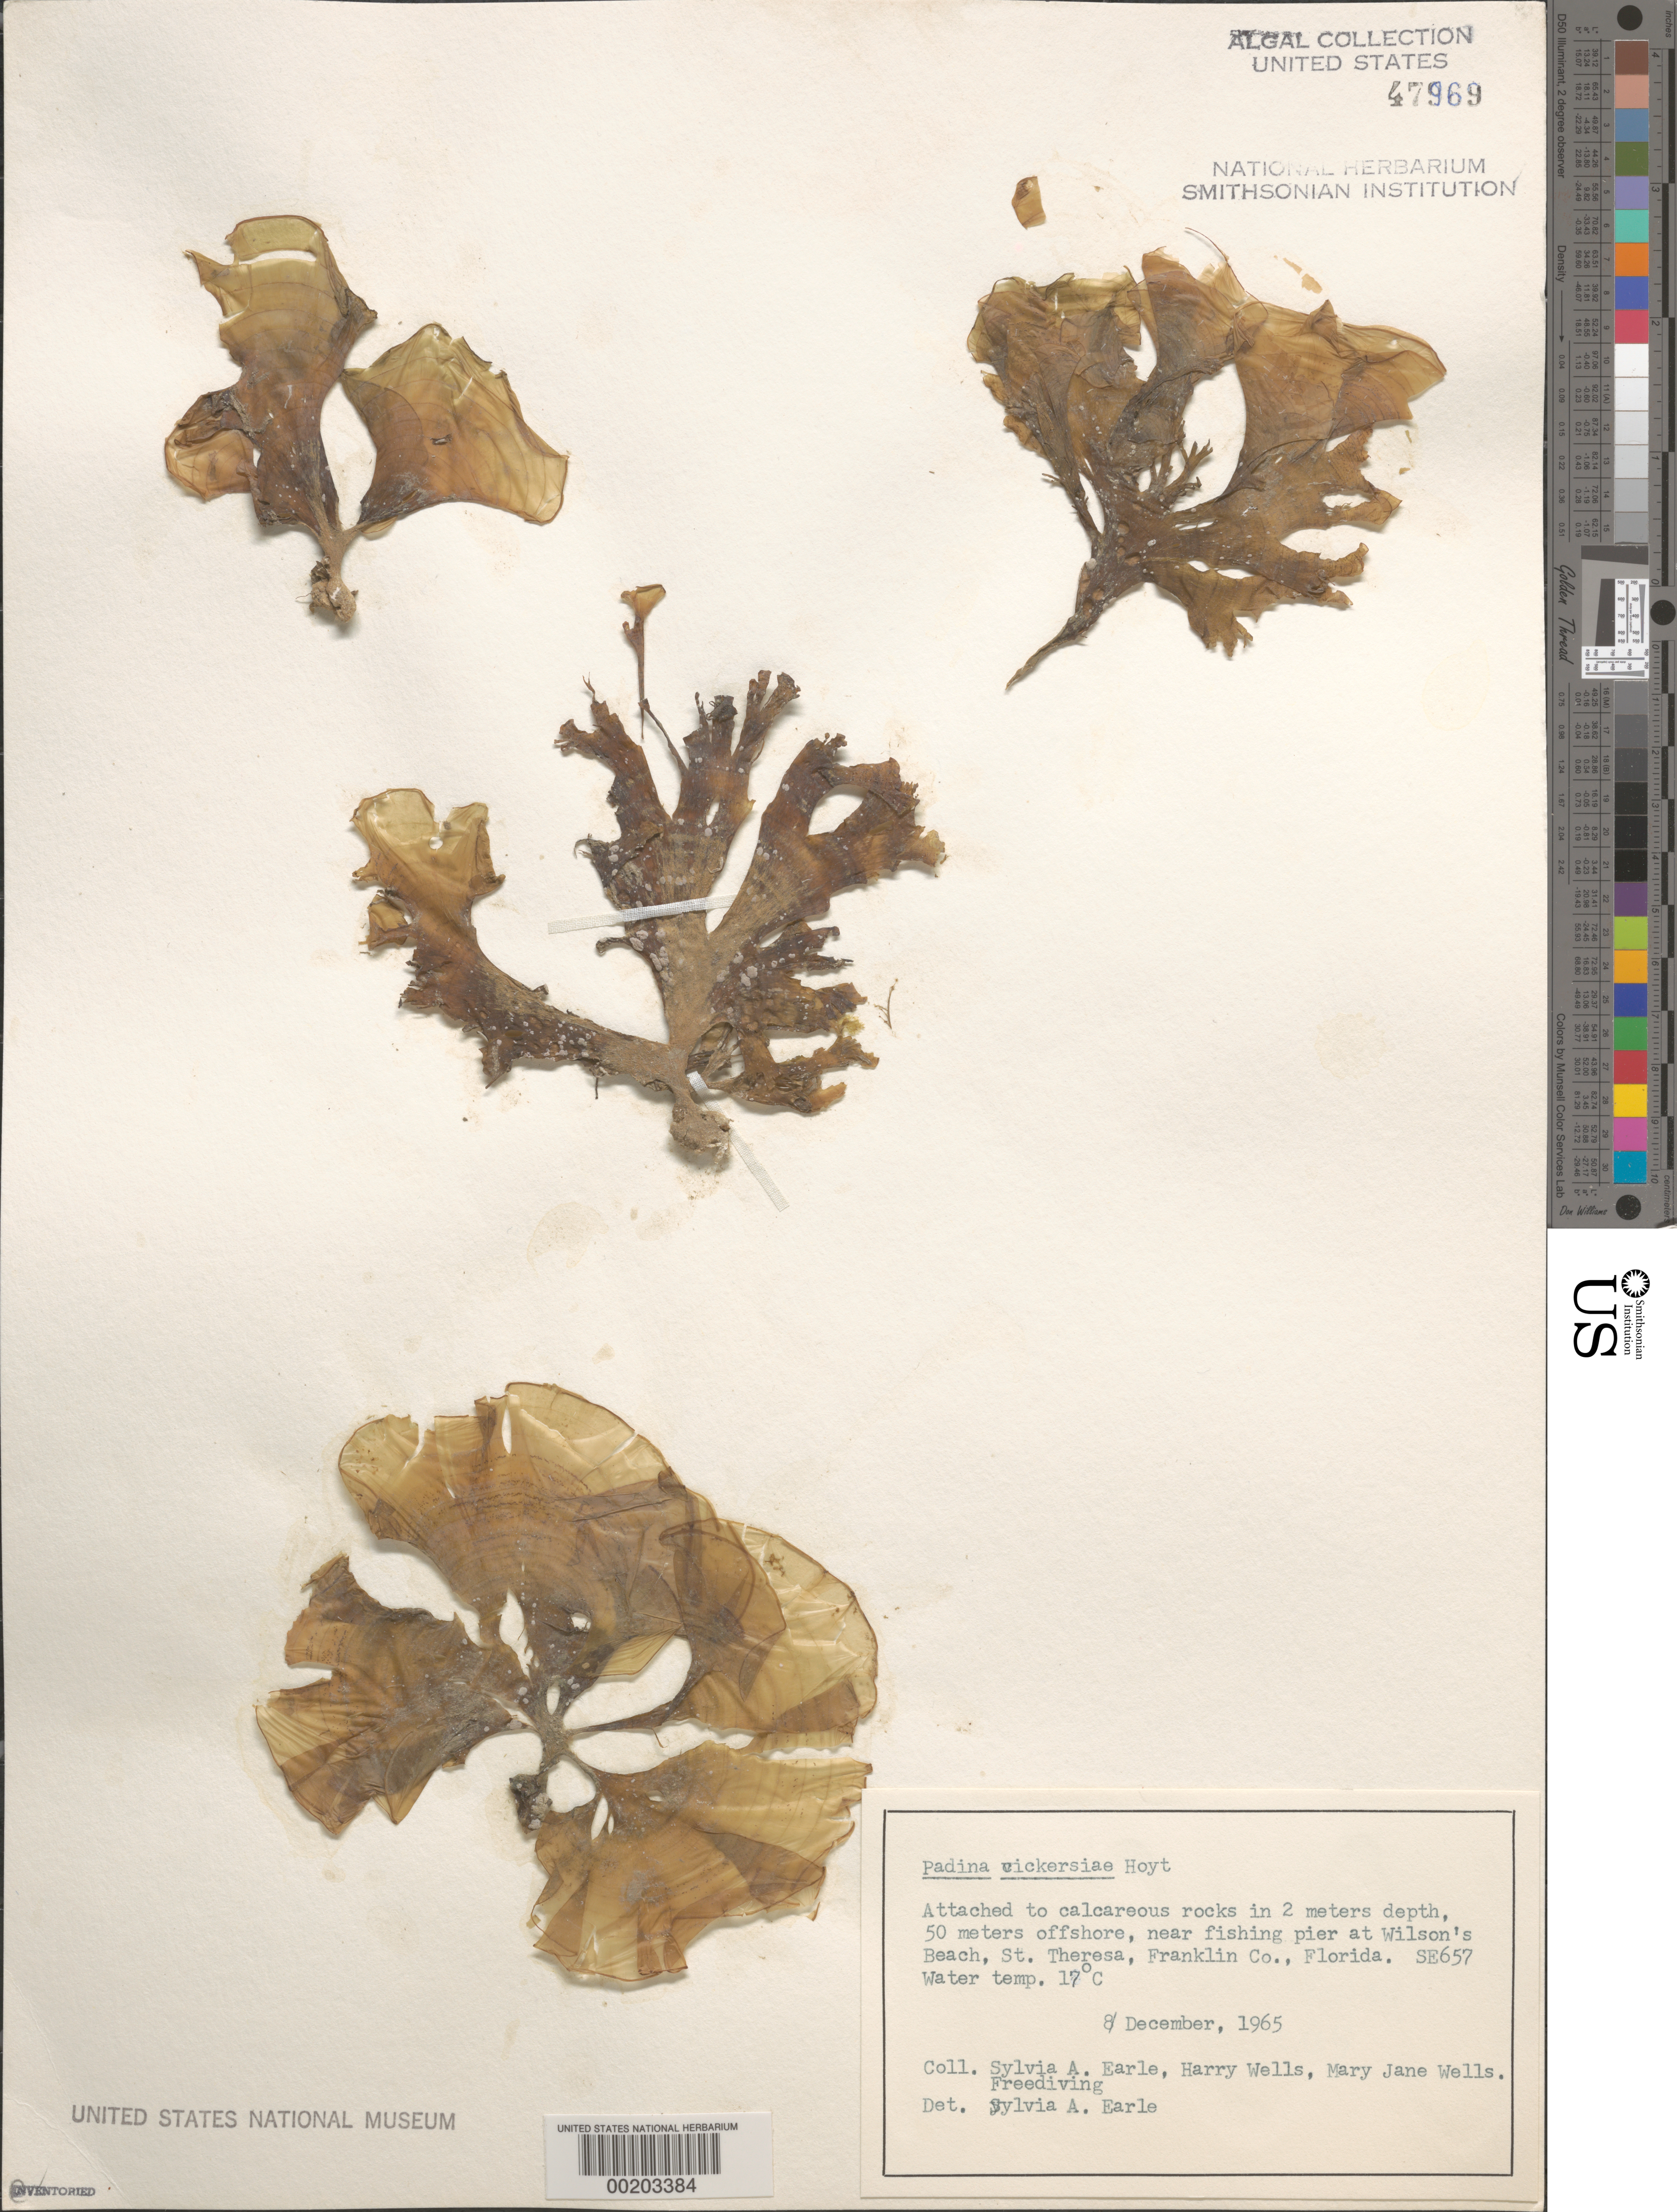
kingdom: Chromista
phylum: Ochrophyta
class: Phaeophyceae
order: Dictyotales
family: Dictyotaceae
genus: Padina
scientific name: Padina gymnospora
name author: (Kütz.) O.G. Sond.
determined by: Algae name updating Project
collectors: S. A. Earle, H. Wells & M. Wells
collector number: SE 657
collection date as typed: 08 Dec 1965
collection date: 1965-12-08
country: United States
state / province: Florida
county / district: Franklin County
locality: Wilson's Beach, St. Teresa [St. Theresa]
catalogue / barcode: US 47969